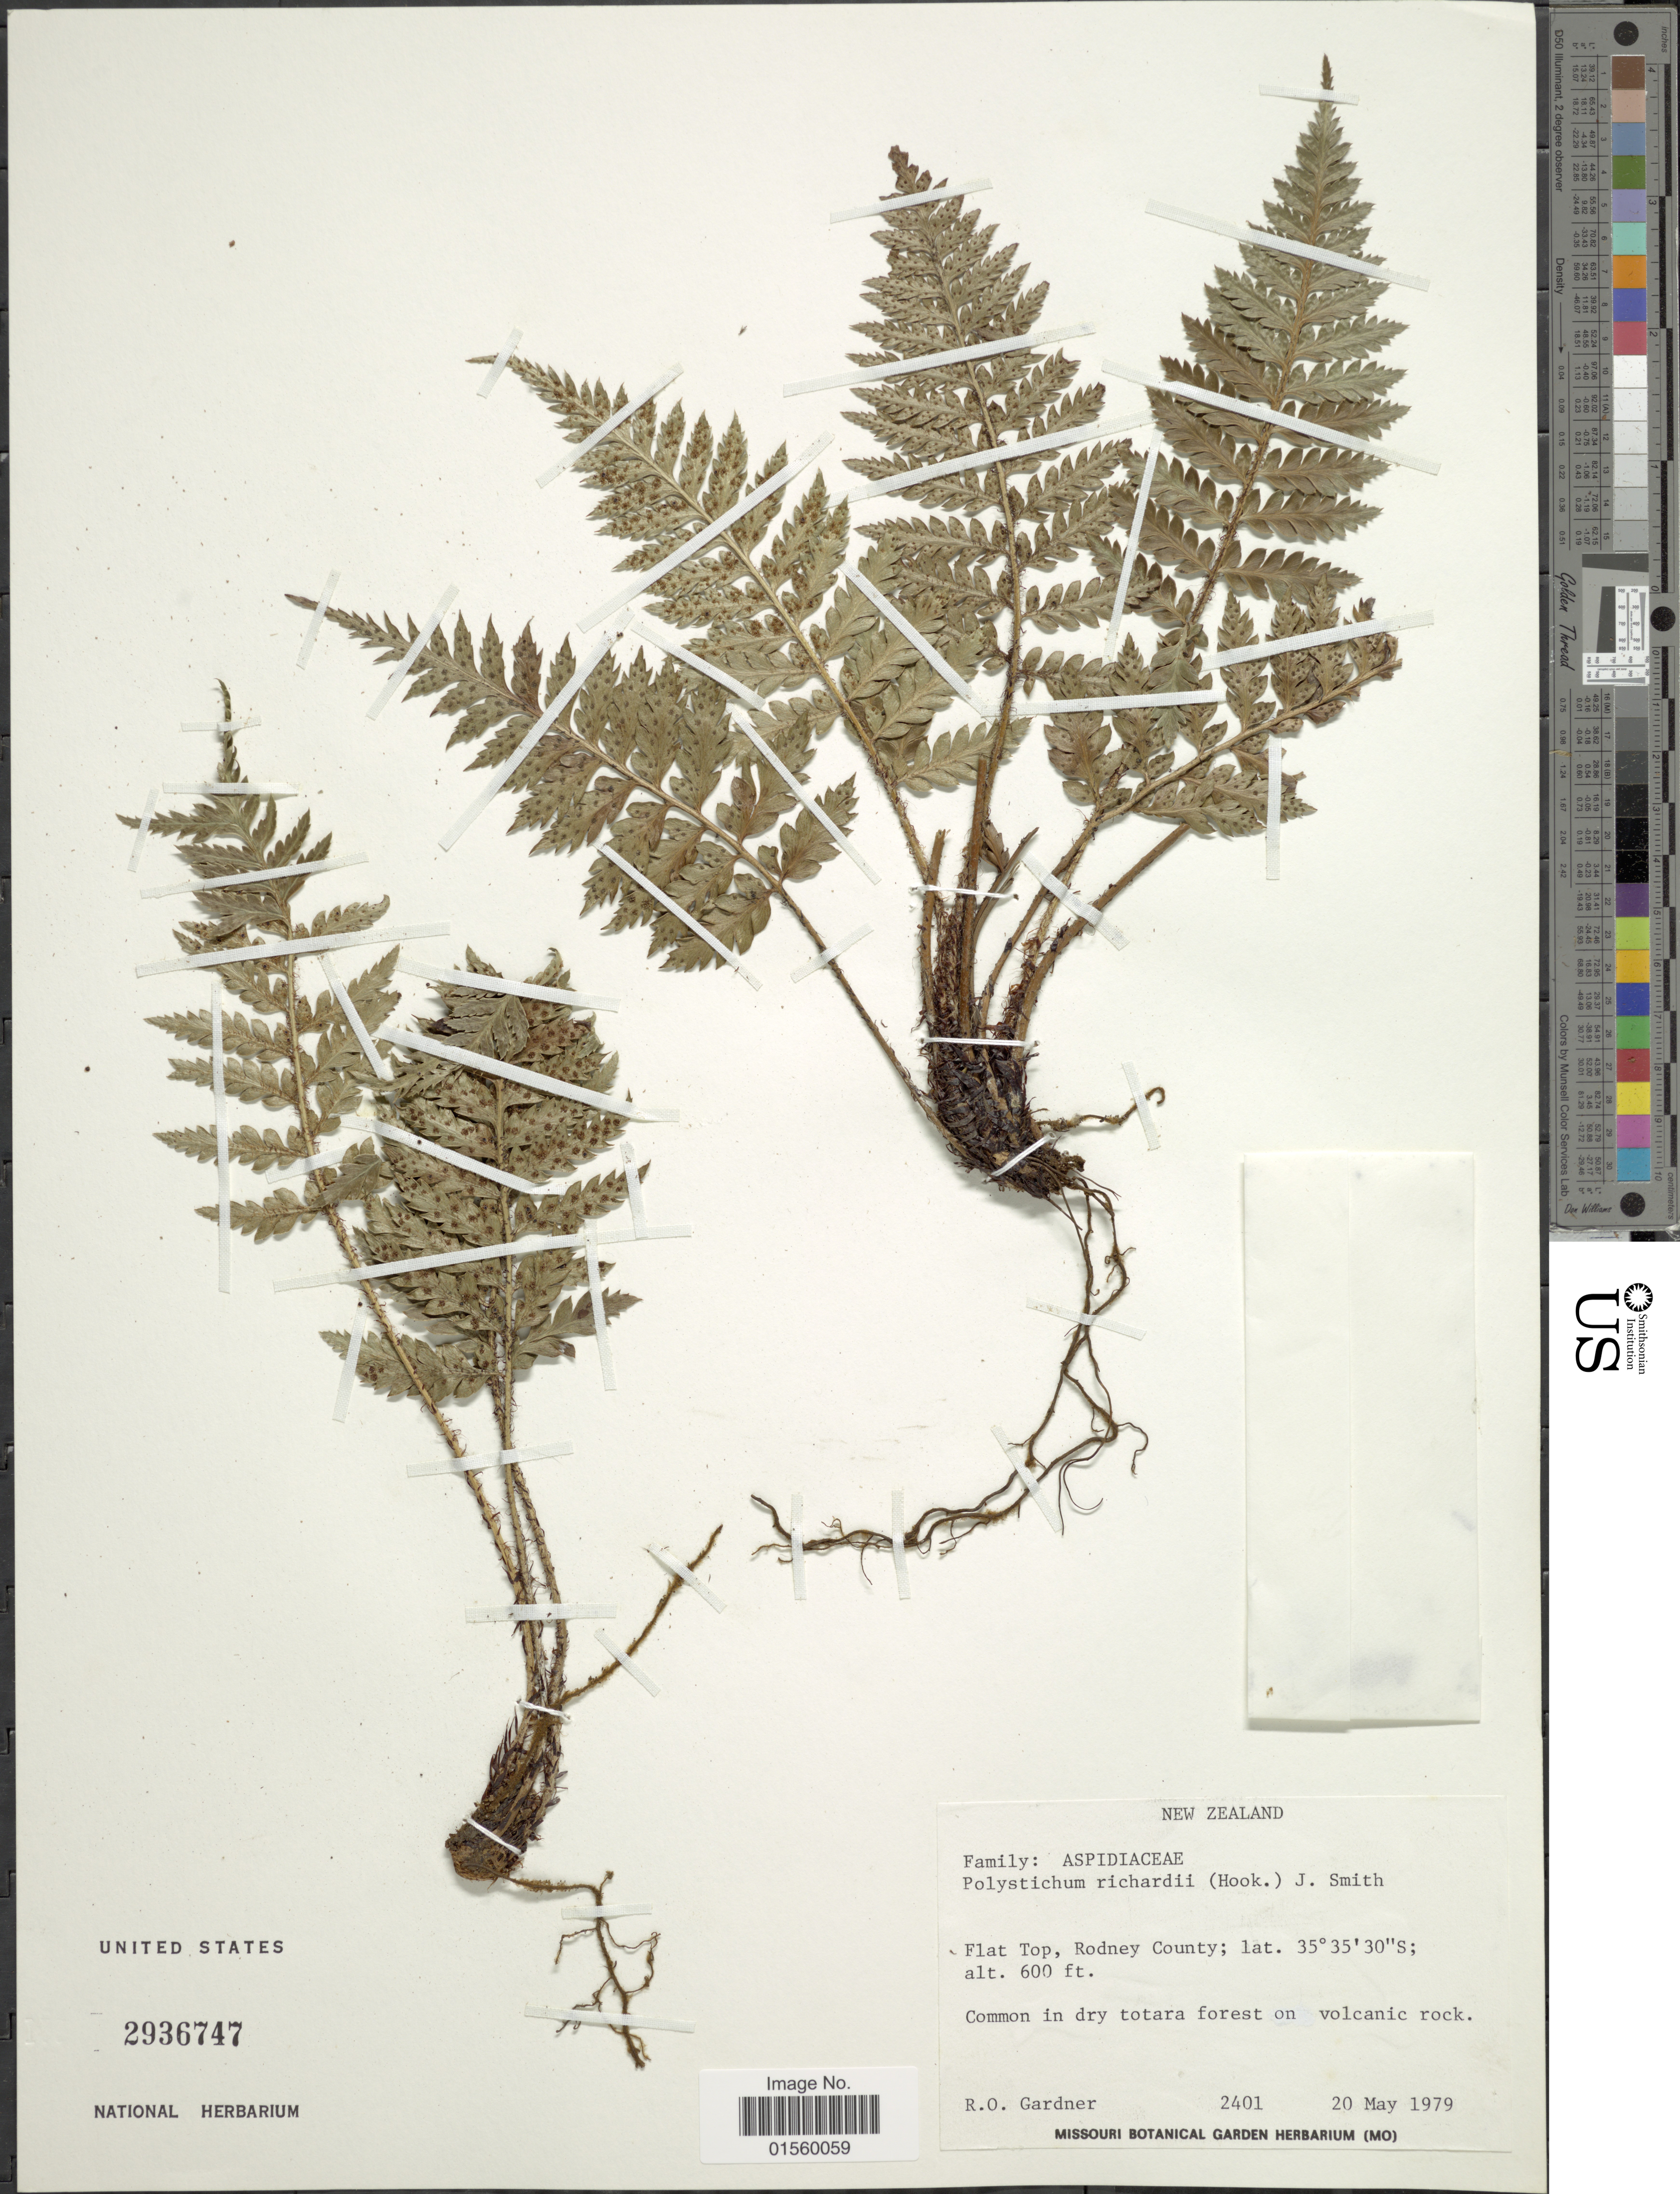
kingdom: Plantae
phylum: Tracheophyta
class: Polypodiopsida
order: Polypodiales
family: Dryopteridaceae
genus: Polystichum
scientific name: Polystichum richardii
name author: J. Sm.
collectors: R. O. Gardner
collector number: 2401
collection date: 1979-05-20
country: New Zealand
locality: Flat Top, Rodney County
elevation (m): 183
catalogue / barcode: US 2936747